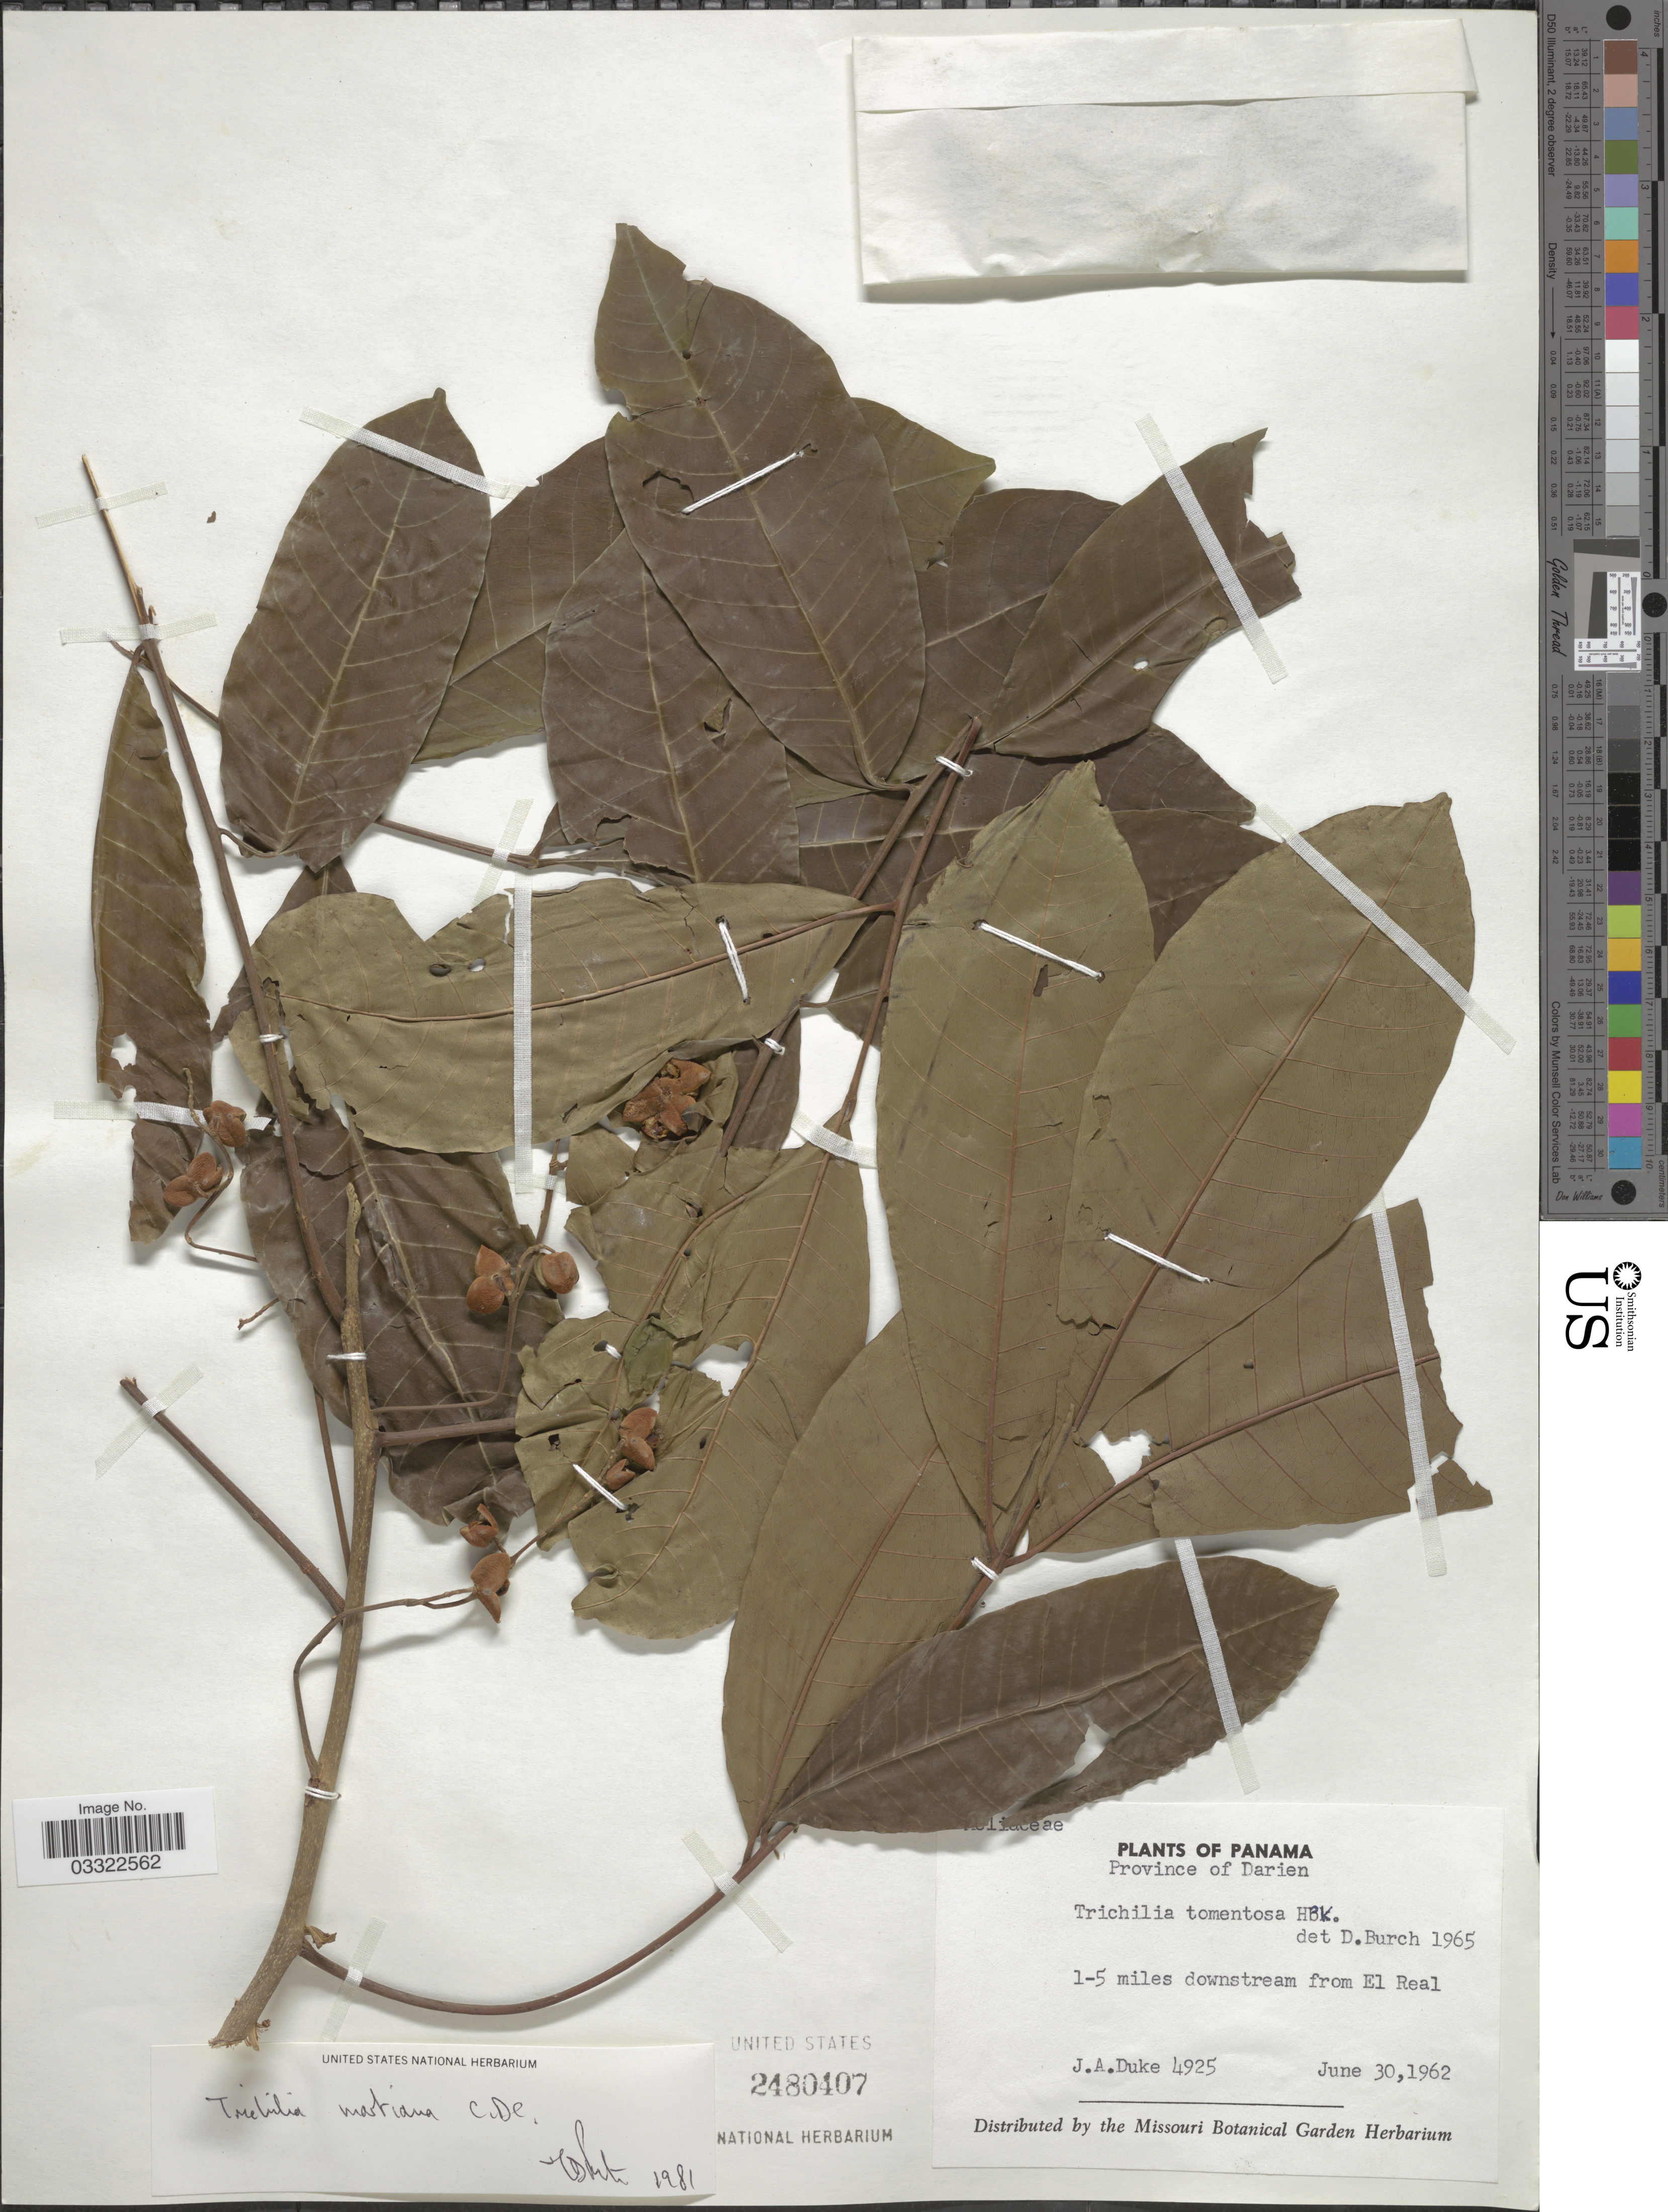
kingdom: Plantae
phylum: Tracheophyta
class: Magnoliopsida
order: Sapindales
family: Meliaceae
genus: Trichilia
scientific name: Trichilia martiana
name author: C. DC.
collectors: J. A. Duke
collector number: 4925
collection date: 1962-06-30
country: Panama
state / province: Darién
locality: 1-5 miles downstream from El Real.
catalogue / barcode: US 2480407